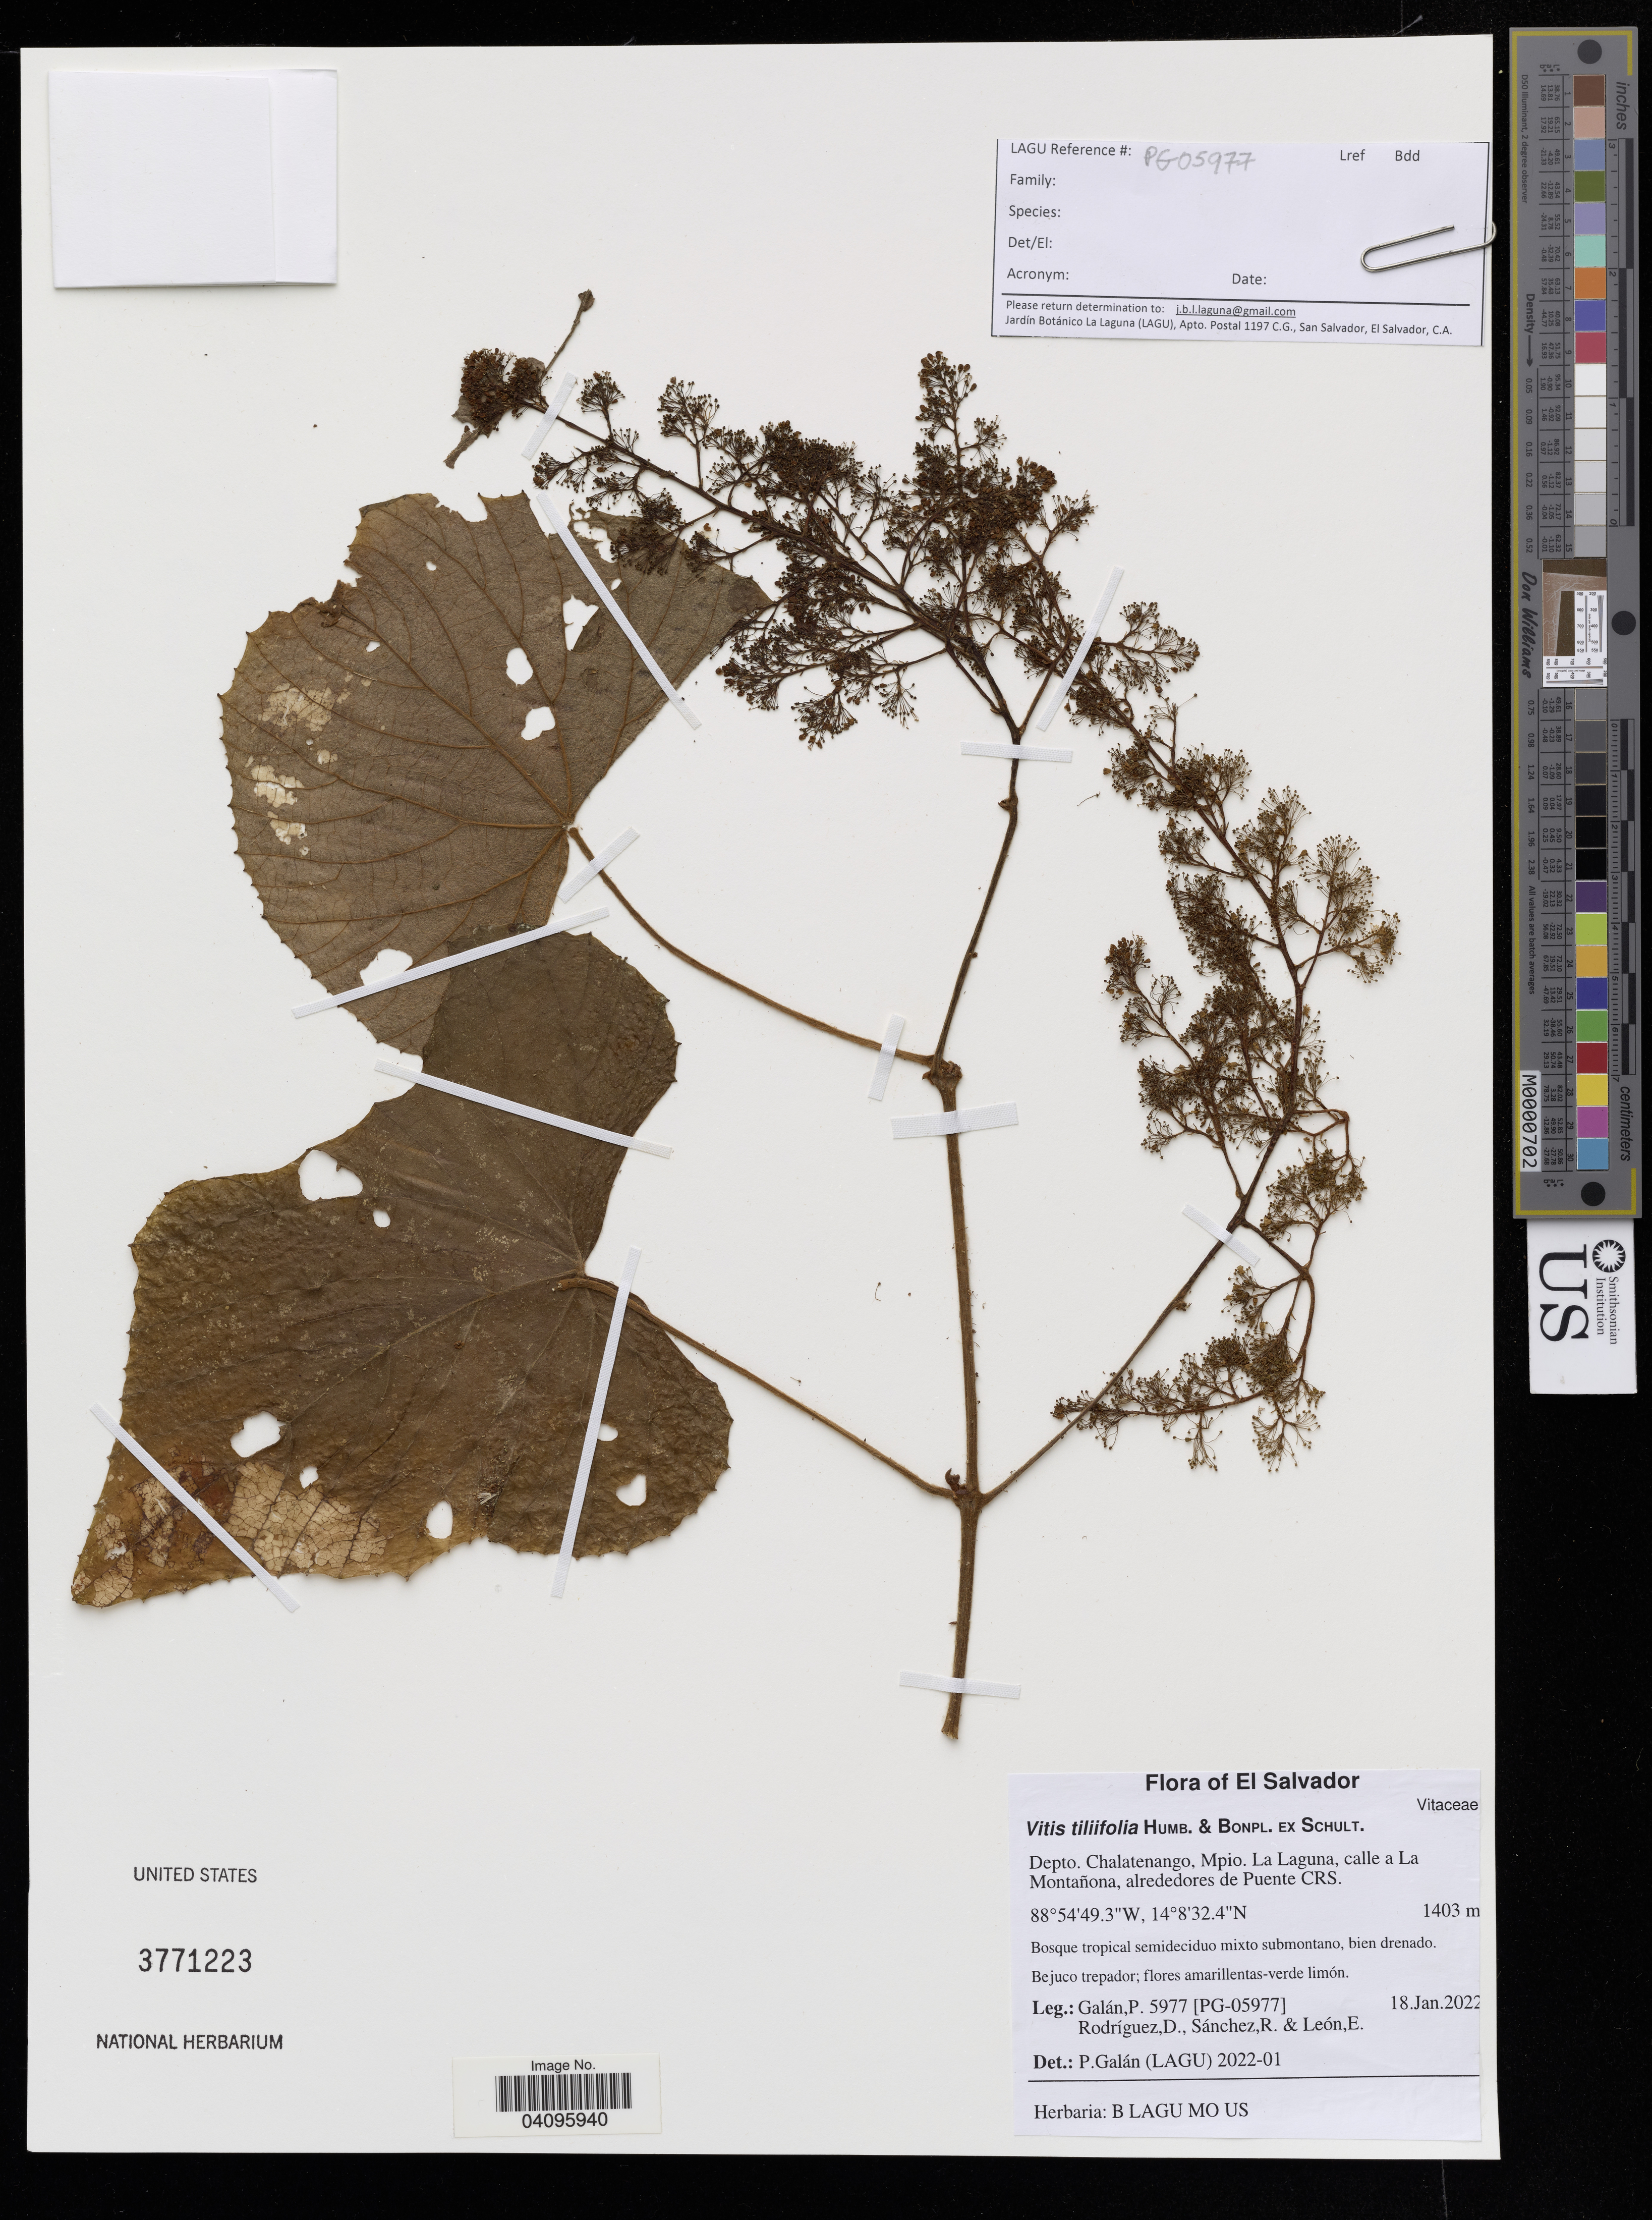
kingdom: Plantae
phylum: Tracheophyta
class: Magnoliopsida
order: Vitales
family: Vitaceae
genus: Vitis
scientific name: Vitis tiliifolia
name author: Humb. & Bonpl. ex Schult.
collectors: P. Galan, D. Rodriguez & R. Sanchez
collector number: PG-05977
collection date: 2022-01-18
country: El Salvador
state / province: Chalatenango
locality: Depto. Chalatenango, Mpio. La Laguna, calle a La Montañona, alrededores de Puente CRS.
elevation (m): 1403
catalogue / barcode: US 3771223